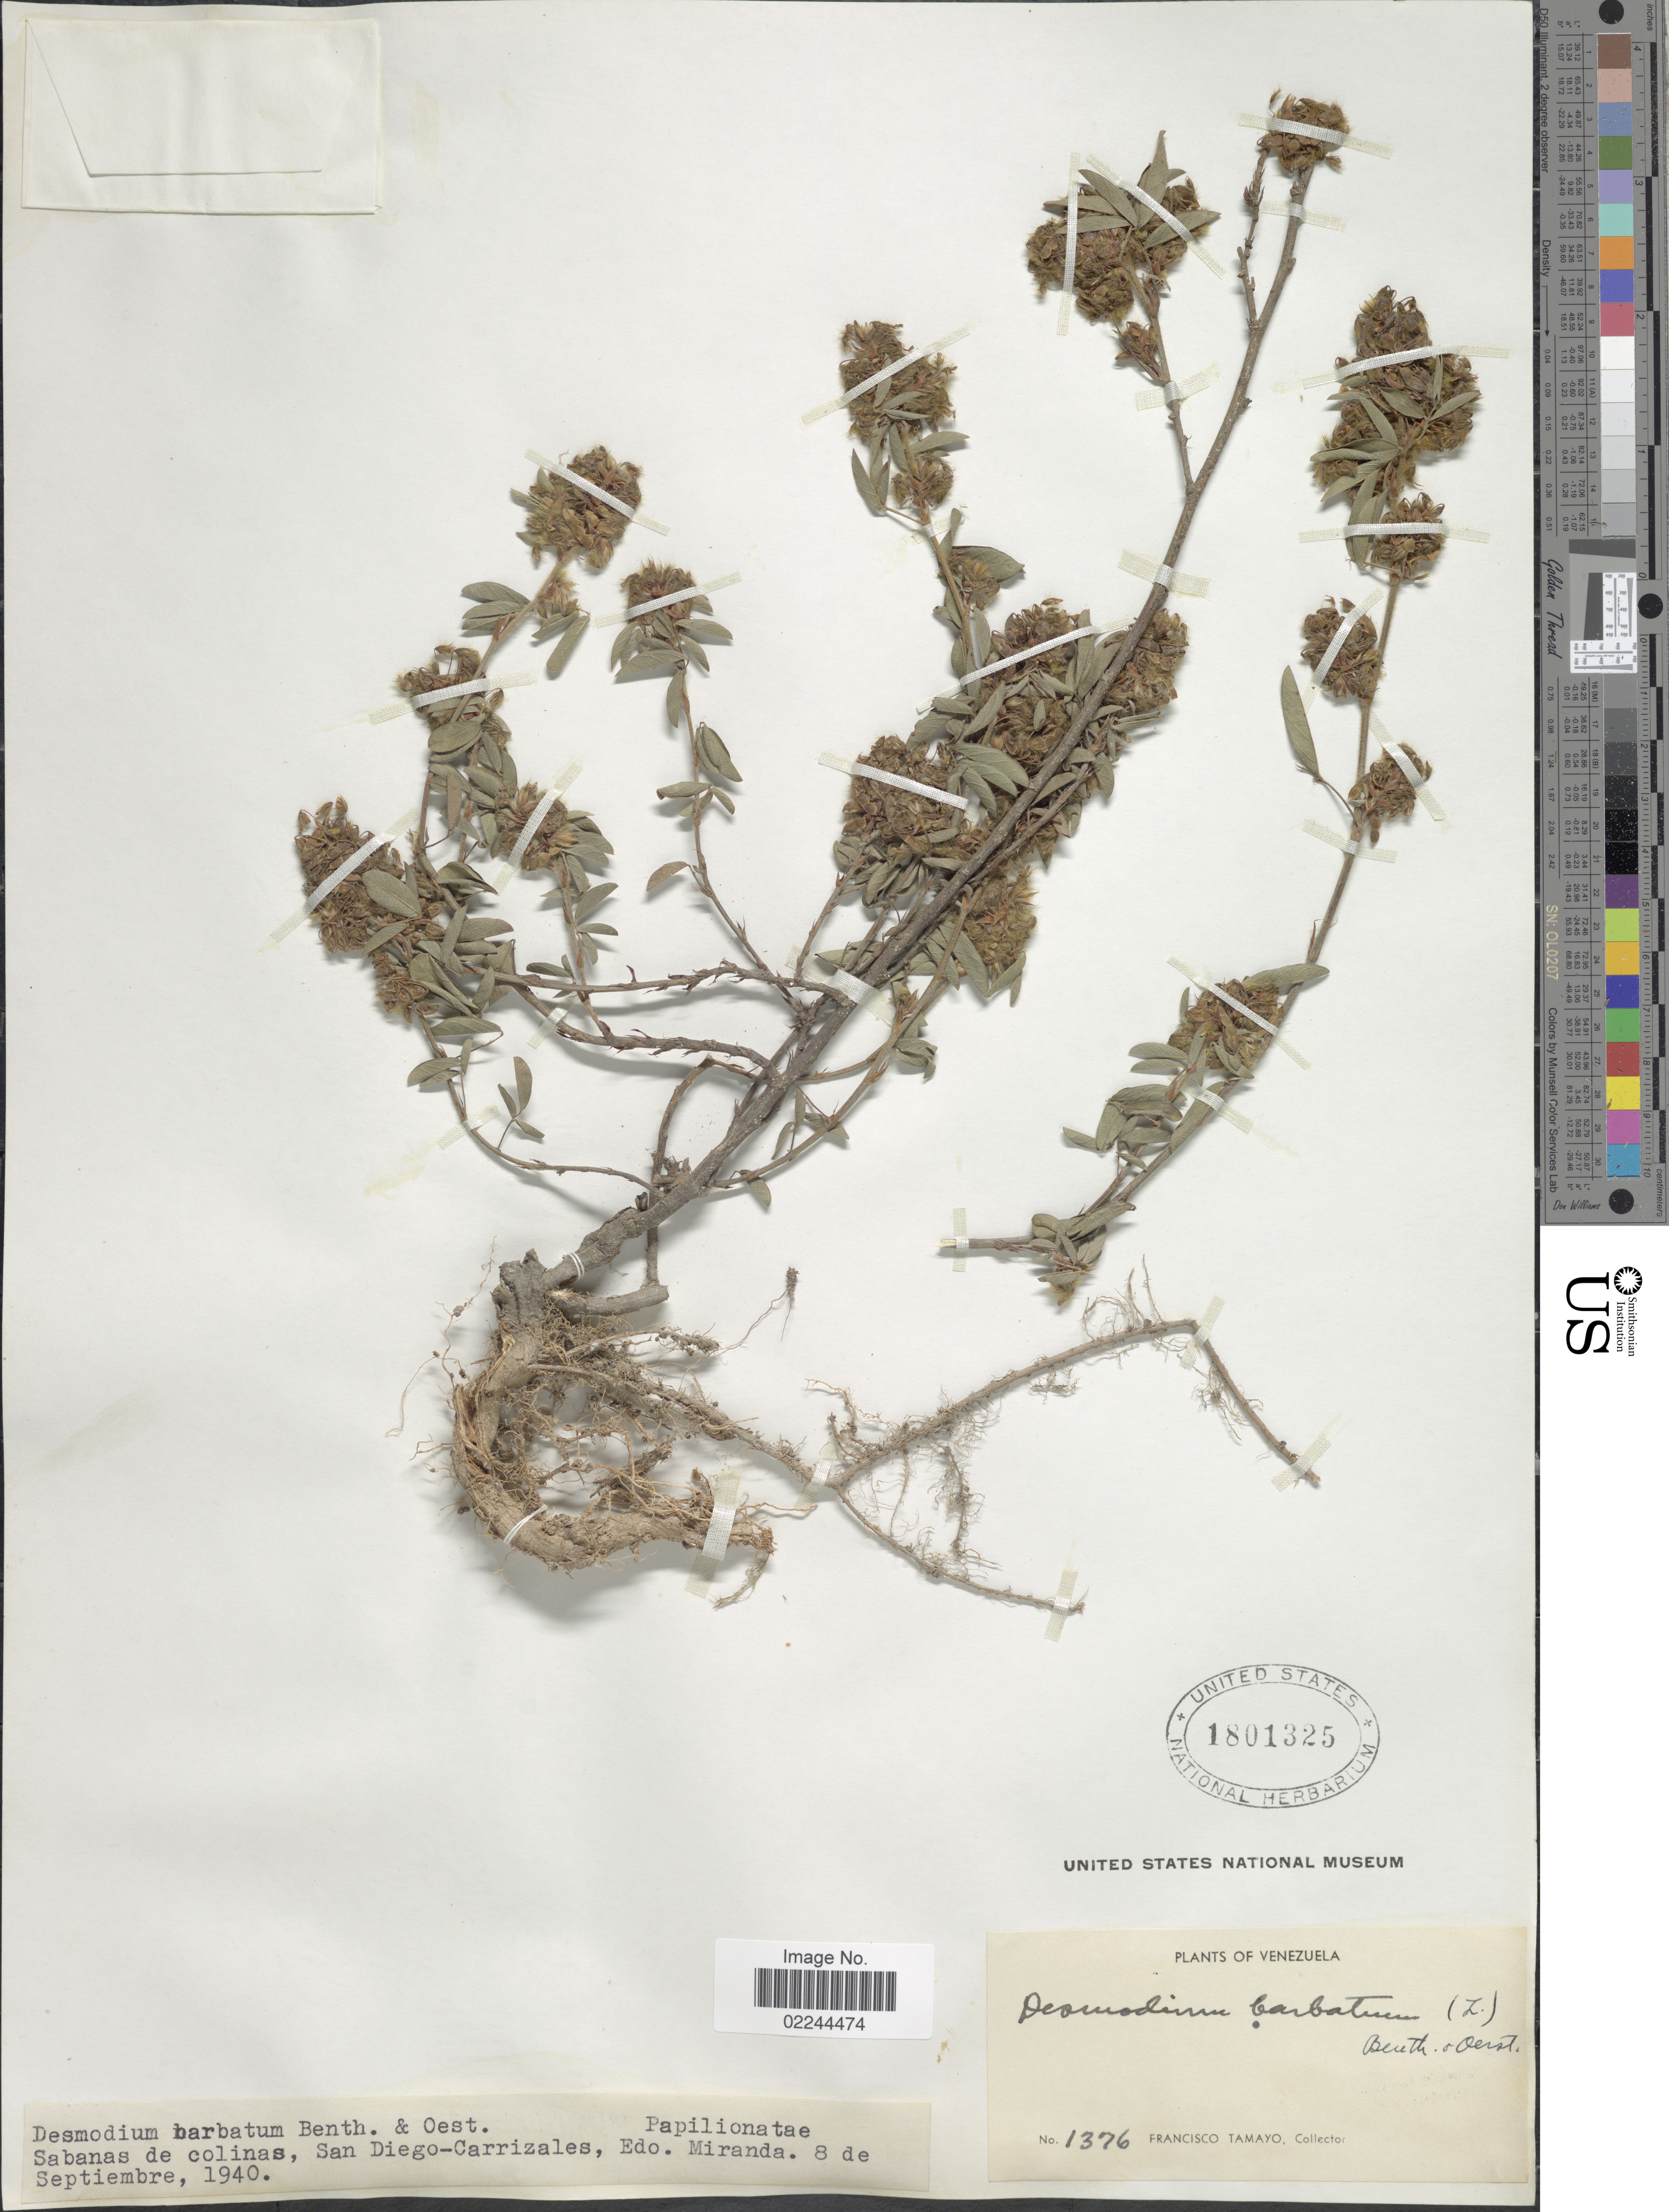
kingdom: Plantae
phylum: Tracheophyta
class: Magnoliopsida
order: Fabales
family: Fabaceae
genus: Grona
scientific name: Grona barbata var. barbata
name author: (L.) H. Ohashi & K. Ohashi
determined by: Strong, Mark T., (BOT), Smithsonian Institution - National Museum of Natural History (UNITED STATES)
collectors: F. Tamayo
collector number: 1376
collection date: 1940-09-08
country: Venezuela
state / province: Miranda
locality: Sabanas de colinas, San Diego-Carrizales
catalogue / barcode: US 1801325